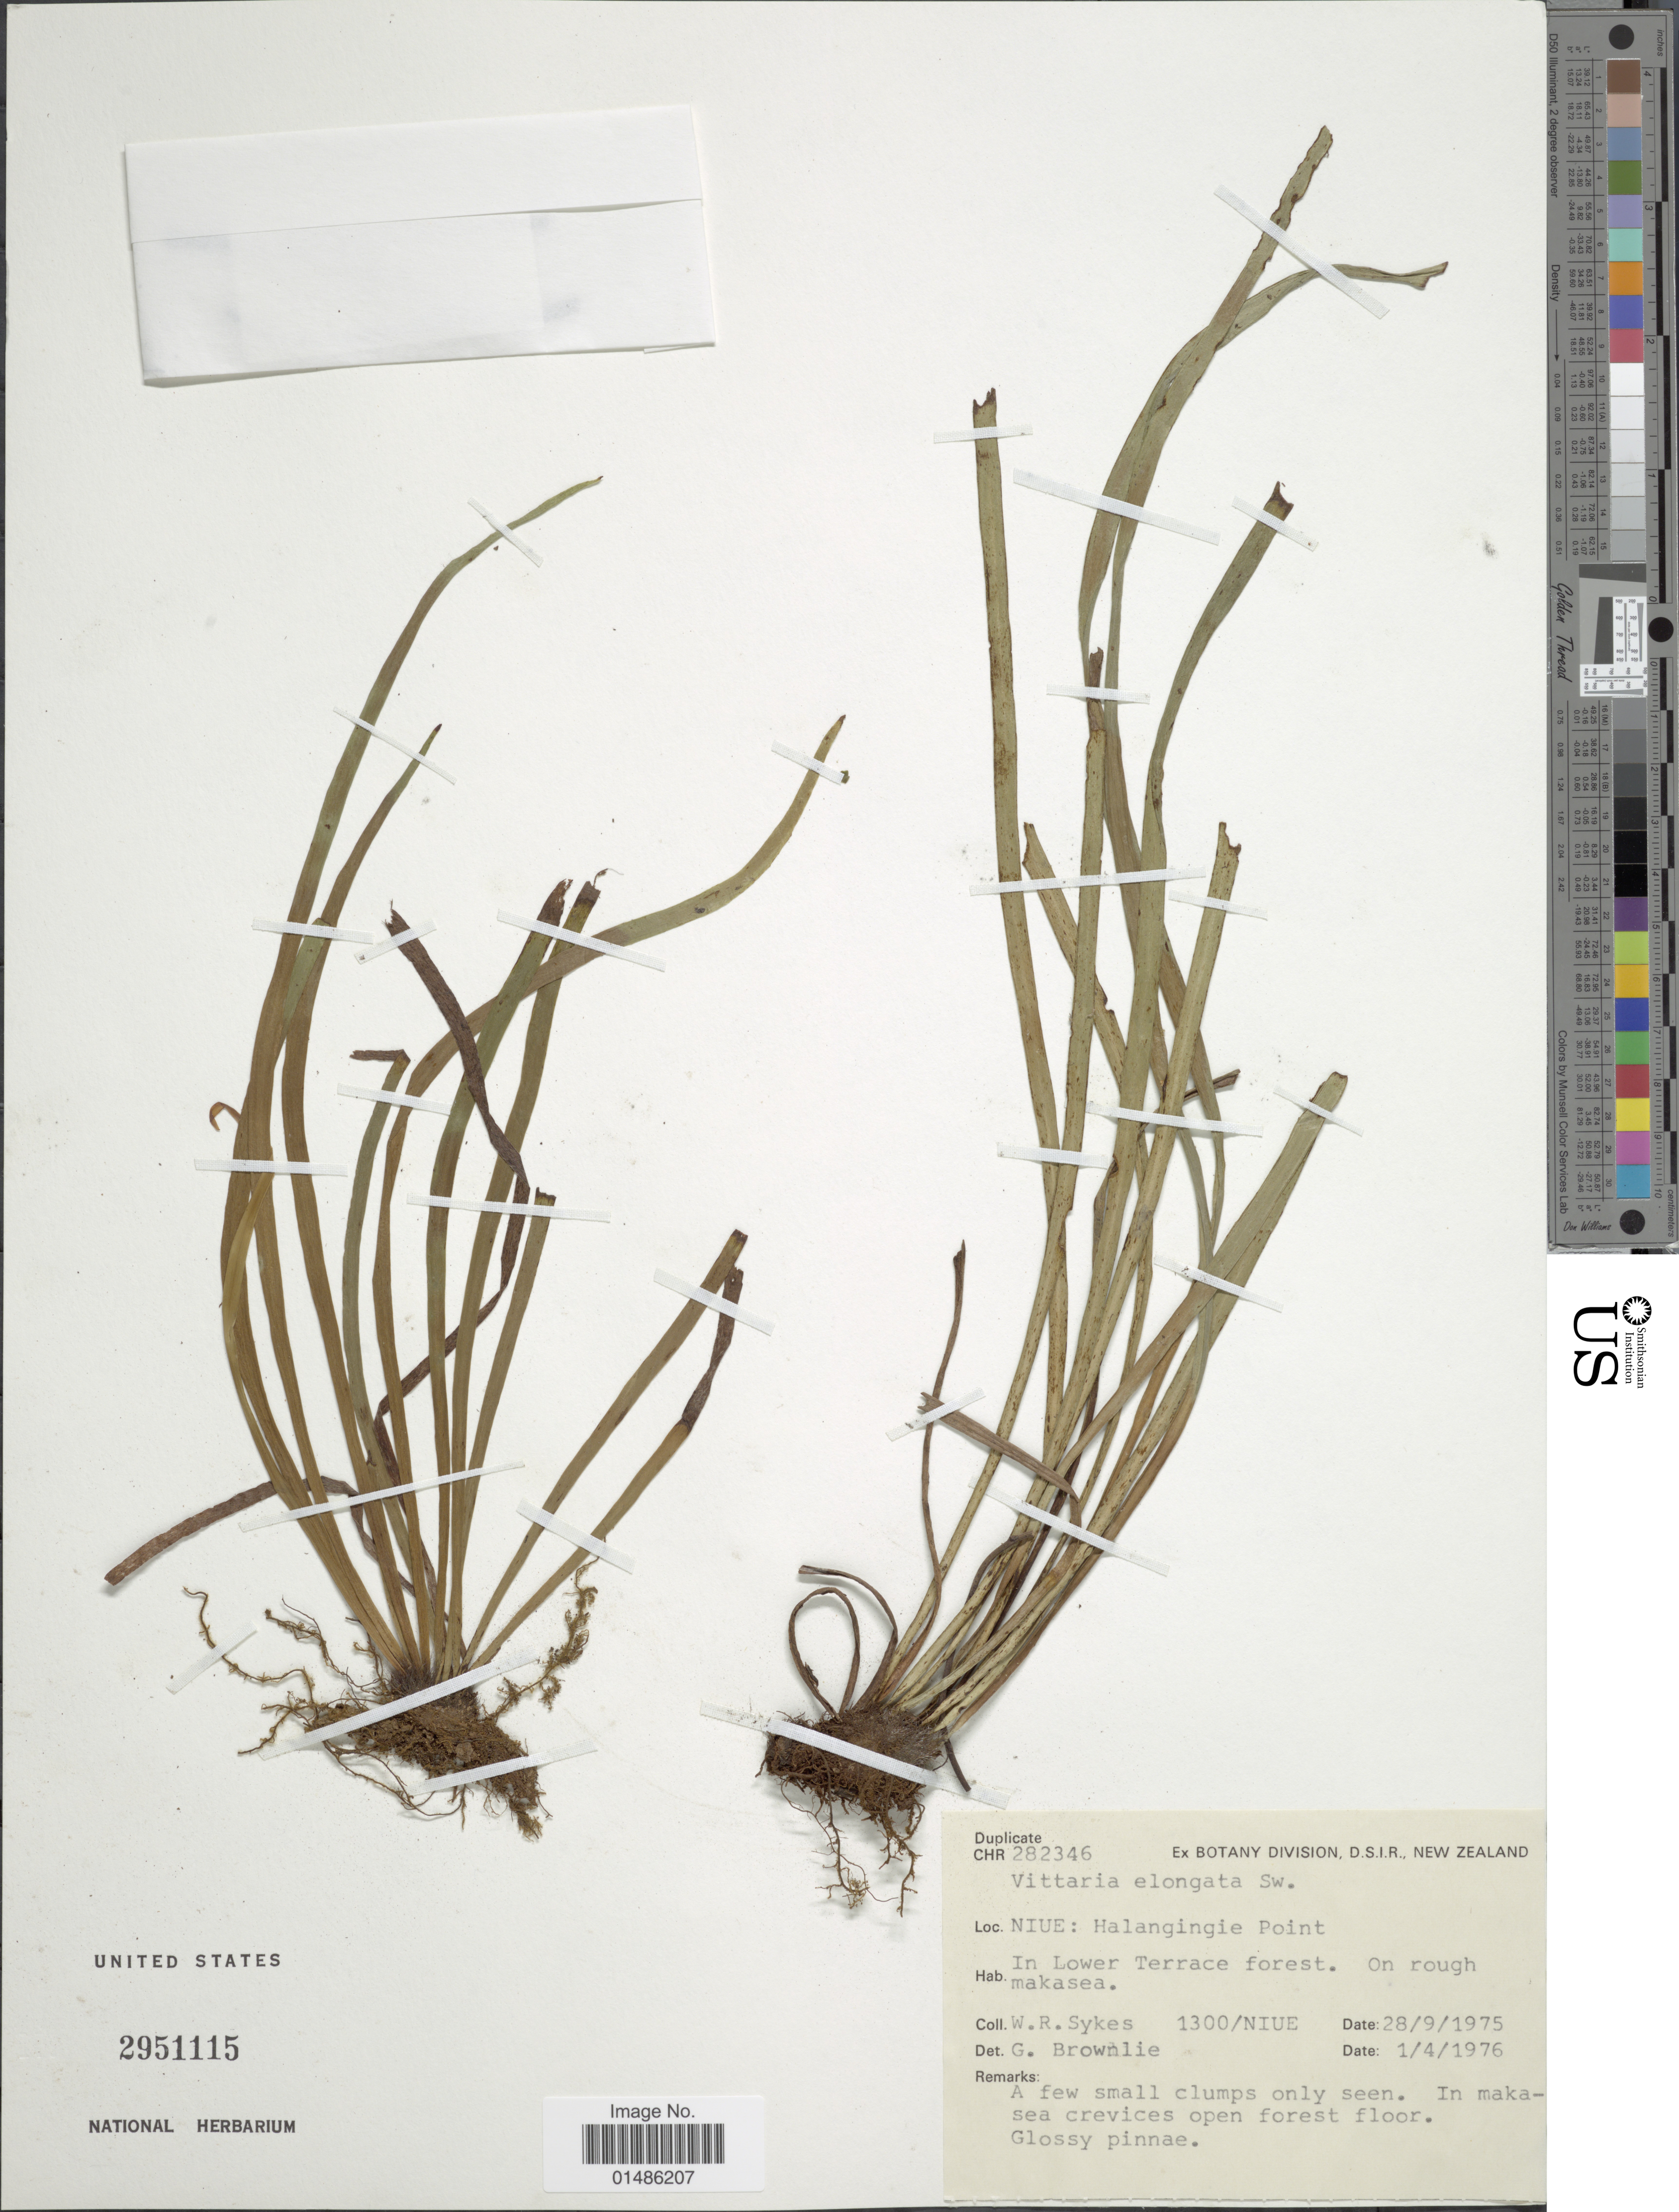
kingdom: Plantae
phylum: Tracheophyta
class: Polypodiopsida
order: Polypodiales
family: Pteridaceae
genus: Haplopteris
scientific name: Haplopteris elongata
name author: (Sw.) Crane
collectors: W. R. Sykes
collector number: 1300/NIUE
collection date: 1975-09-28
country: Niue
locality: Halangingie Point. In Lower Terrace forest.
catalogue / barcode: US 2951115